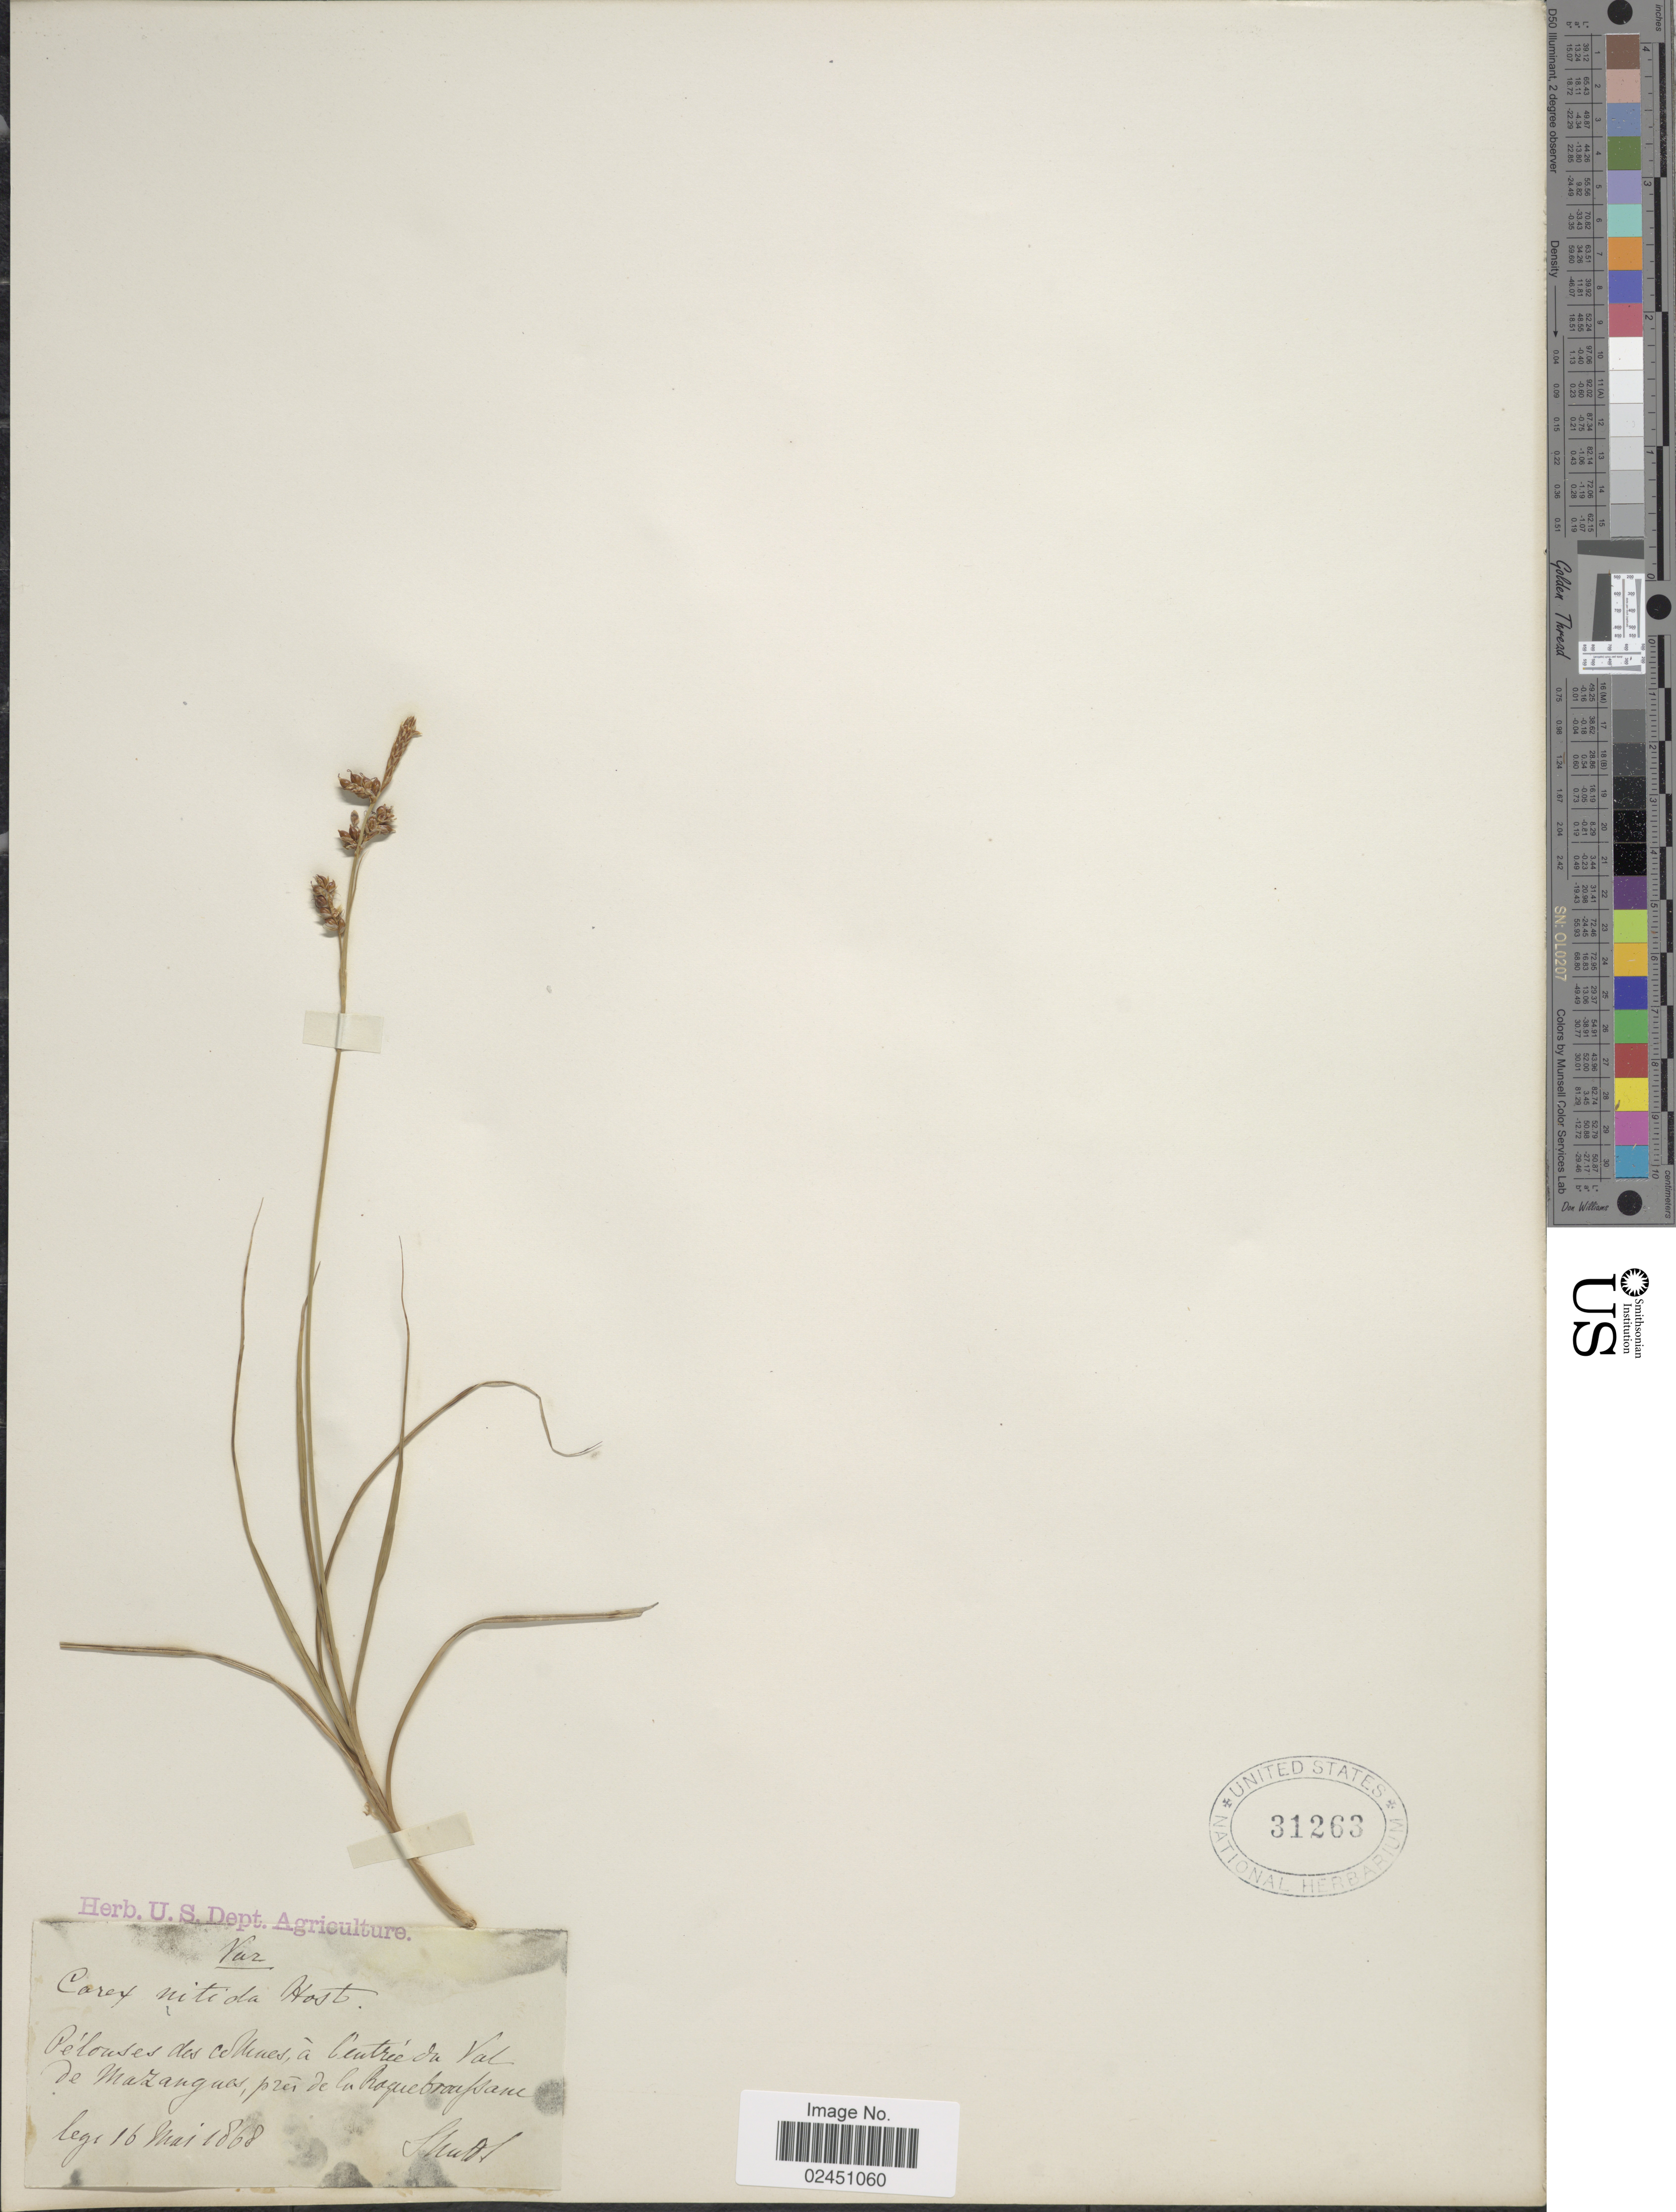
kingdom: Plantae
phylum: Tracheophyta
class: Liliopsida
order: Poales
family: Cyperaceae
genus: Carex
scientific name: Carex liparocarpos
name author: Gaudin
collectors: Schutte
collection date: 1868-05-16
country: France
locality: Var, Pelouses des adhues a l'entree du Val de Mazargues, pres de la Roquebroufsane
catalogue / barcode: US 31263